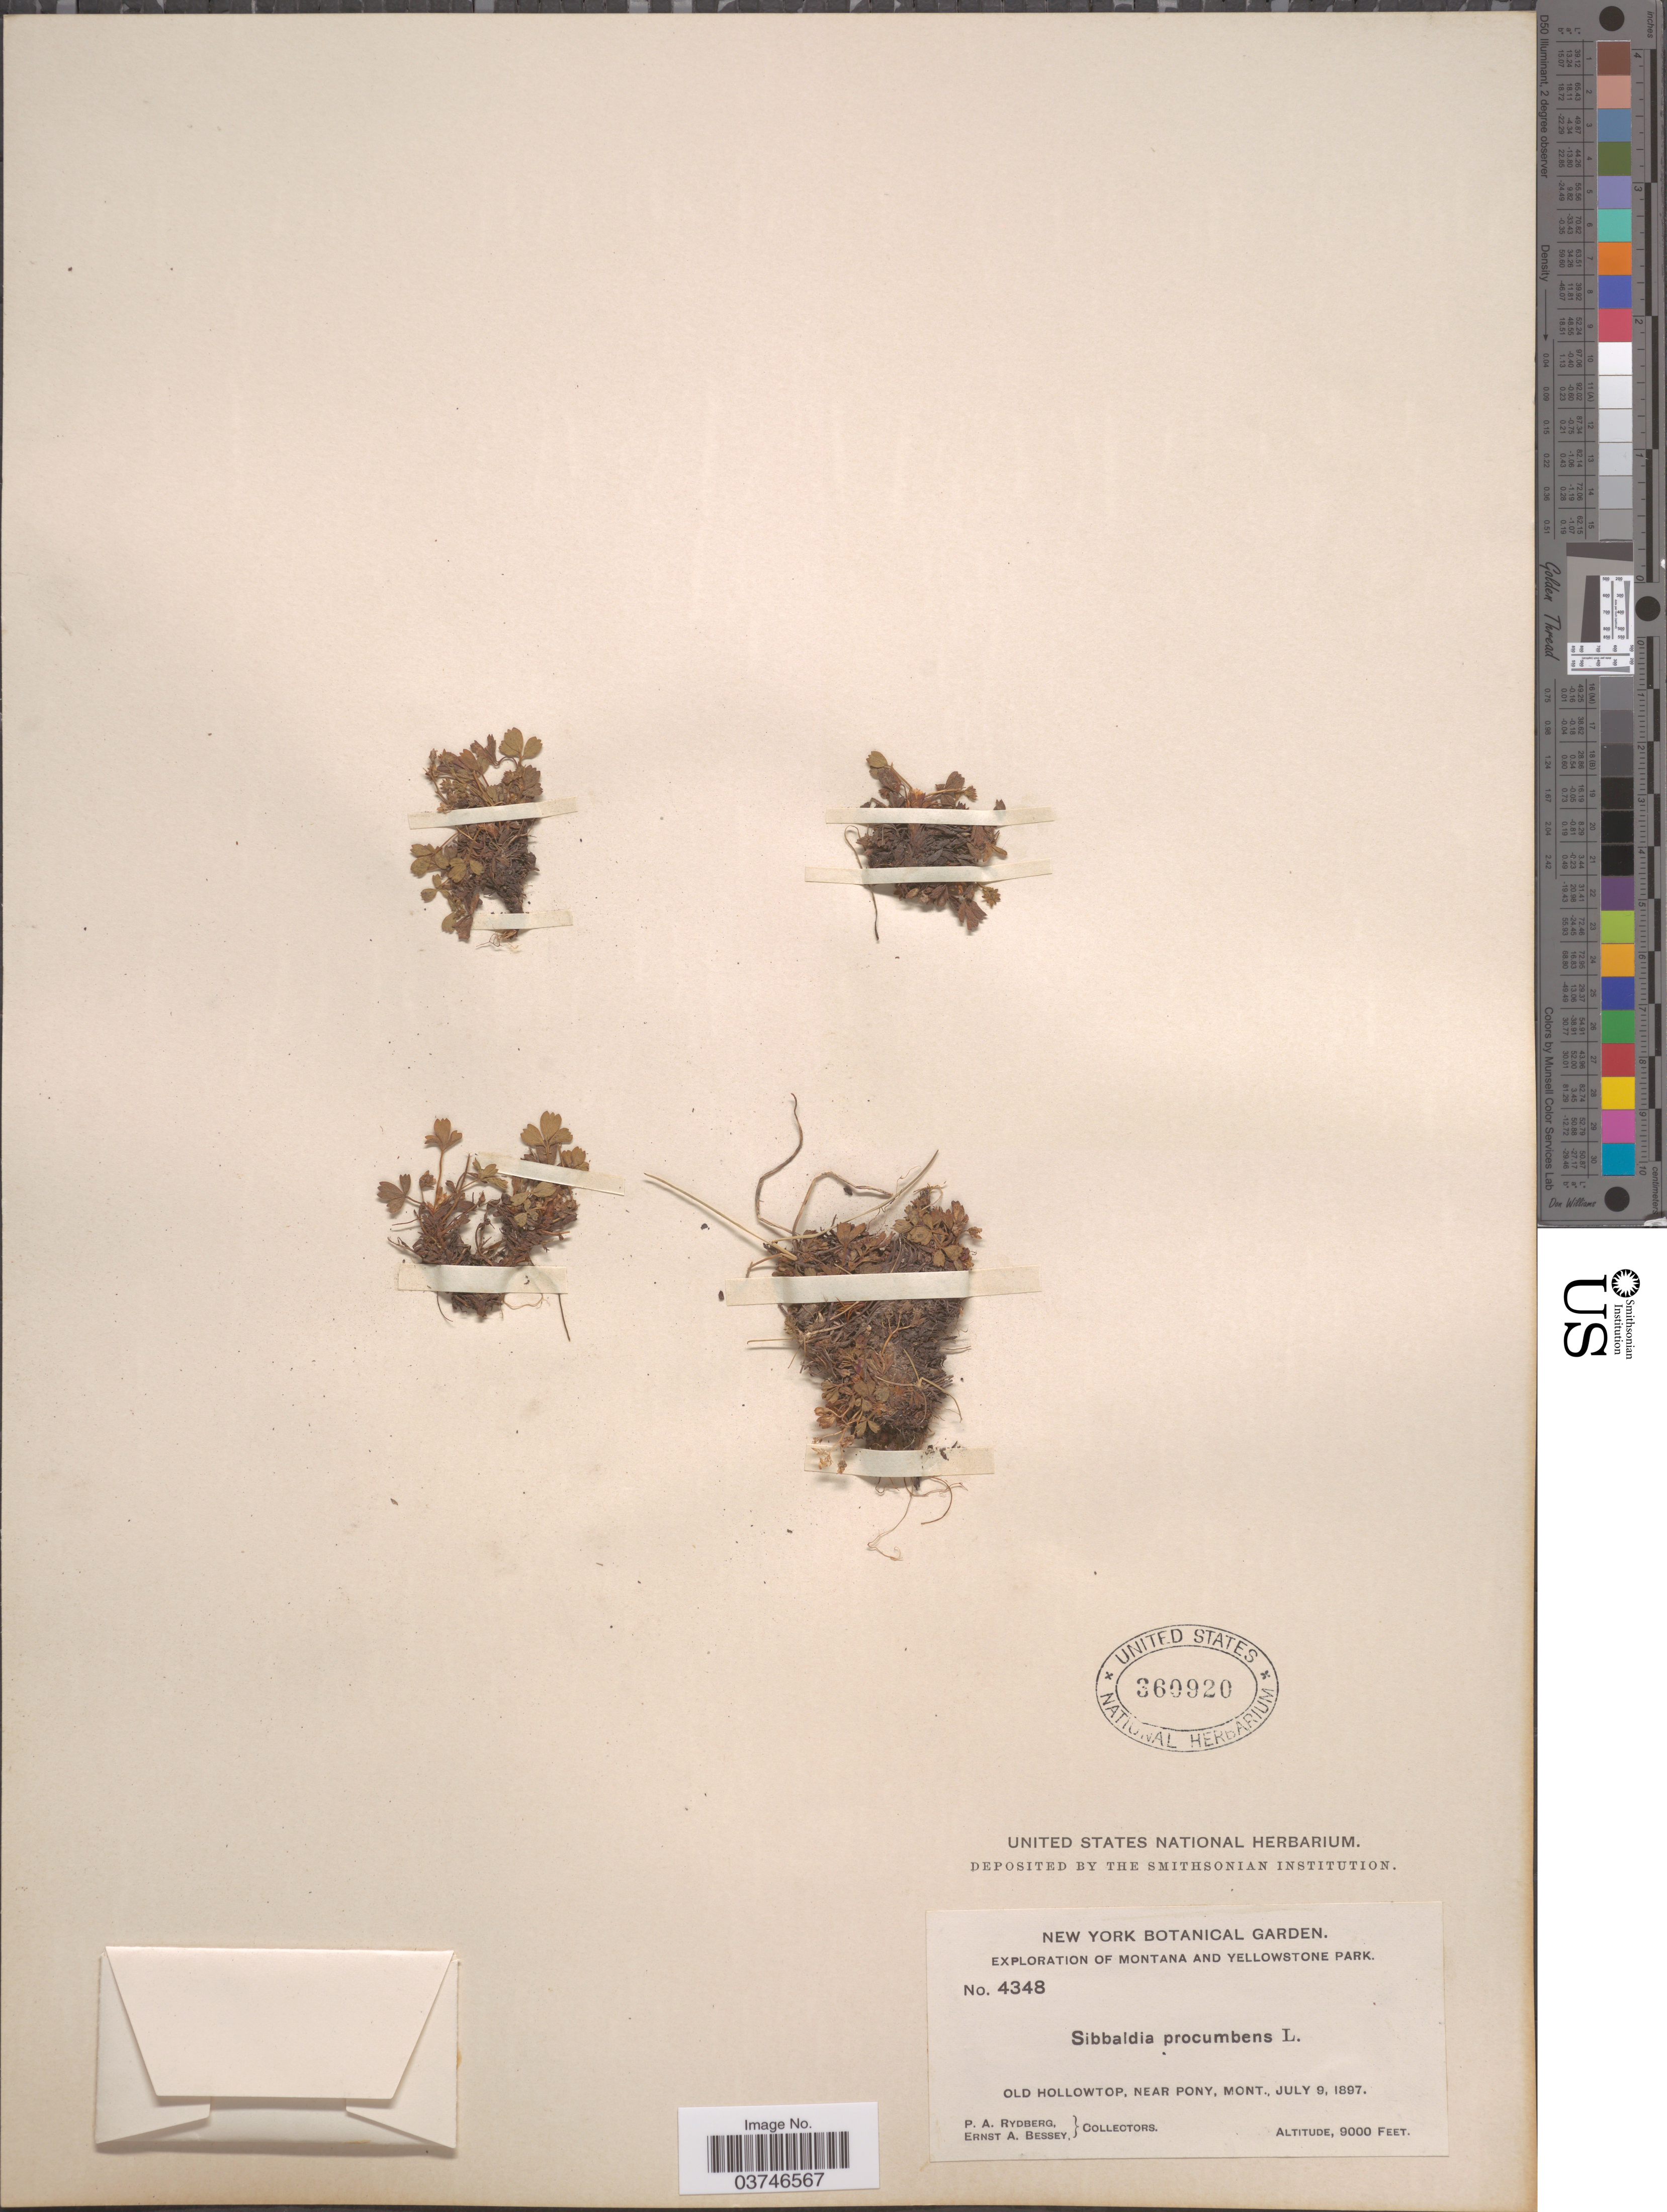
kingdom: Plantae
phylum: Tracheophyta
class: Magnoliopsida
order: Rosales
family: Rosaceae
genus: Sibbaldia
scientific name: Sibbaldia procumbens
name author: L.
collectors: P. A. Rydberg & E. A. Bessey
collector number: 4348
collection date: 1897-07-09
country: United States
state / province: Montana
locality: Yellowstone Park. Old Hollowtop, near Pony.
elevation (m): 2743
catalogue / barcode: US 360920